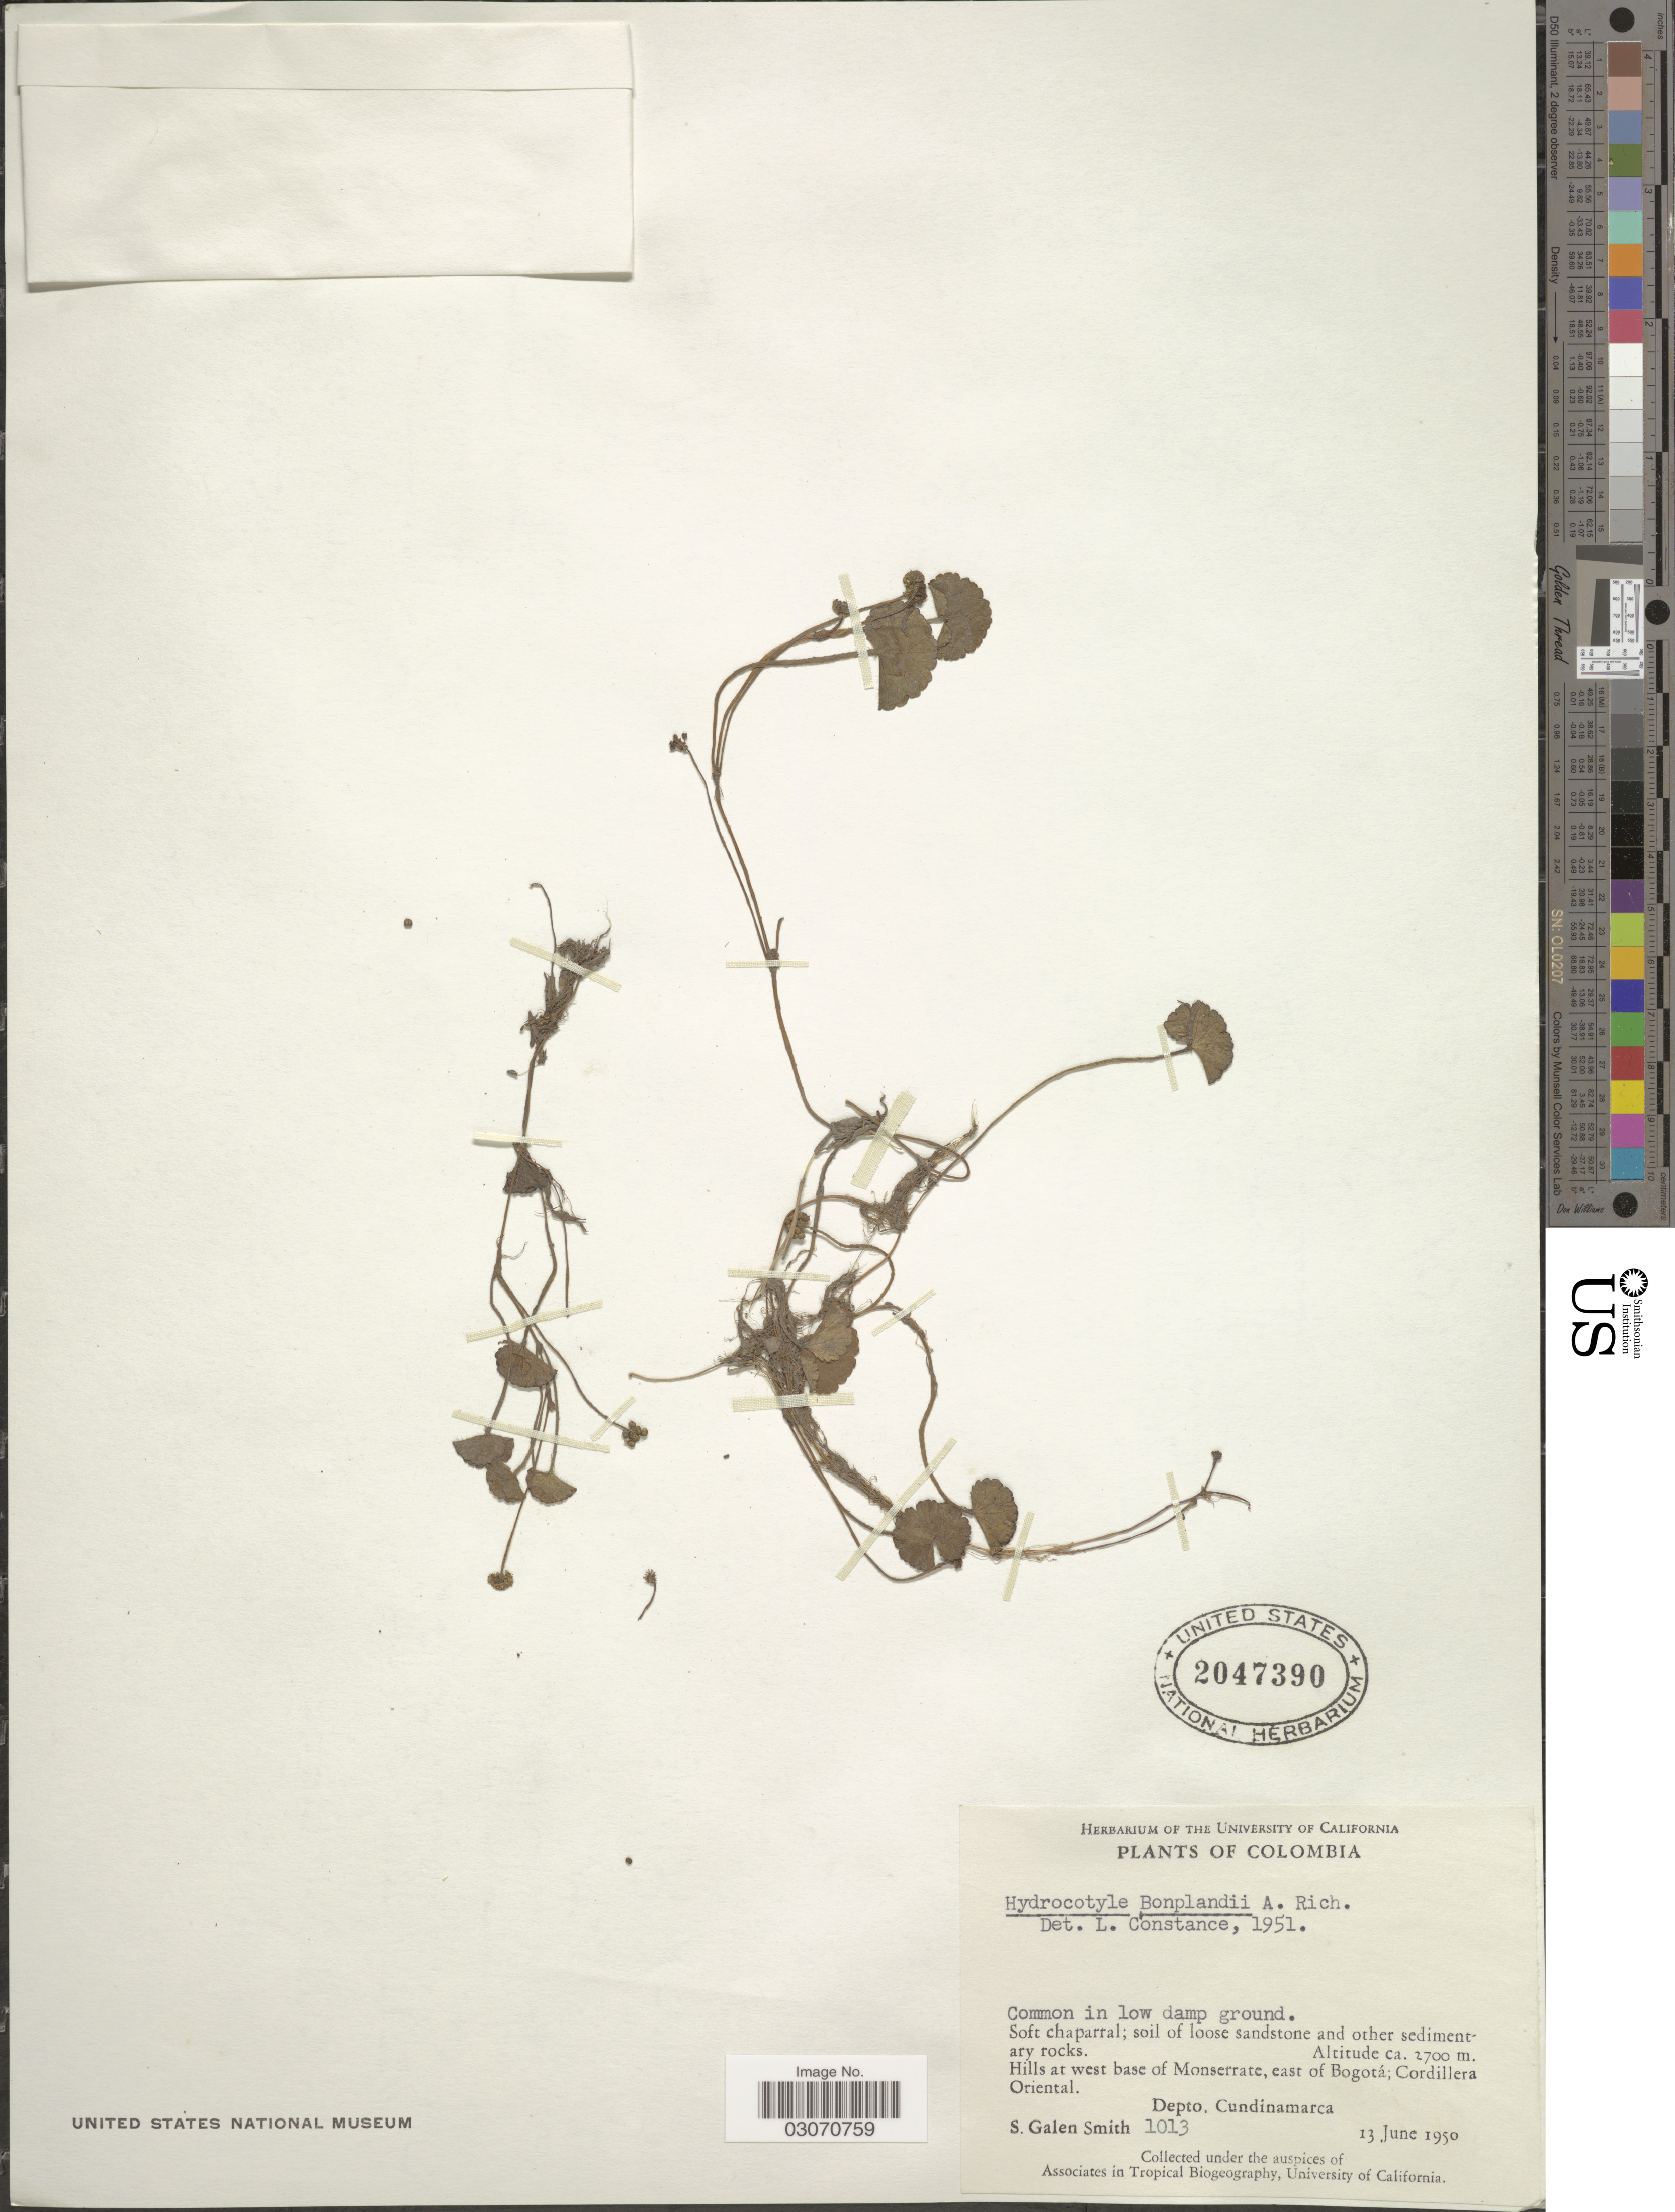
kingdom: Plantae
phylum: Tracheophyta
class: Magnoliopsida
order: Apiales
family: Araliaceae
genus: Hydrocotyle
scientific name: Hydrocotyle bonplandii var. bonplandii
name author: A. Rich.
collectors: S. G. Smith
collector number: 1013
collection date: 1950-06-13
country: Colombia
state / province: Cundinamarca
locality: Hills at west base of Monserrate, east of Bogotá; Cordillera Oriental. Depto. Cundinamarca.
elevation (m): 2700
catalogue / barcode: US 2047390